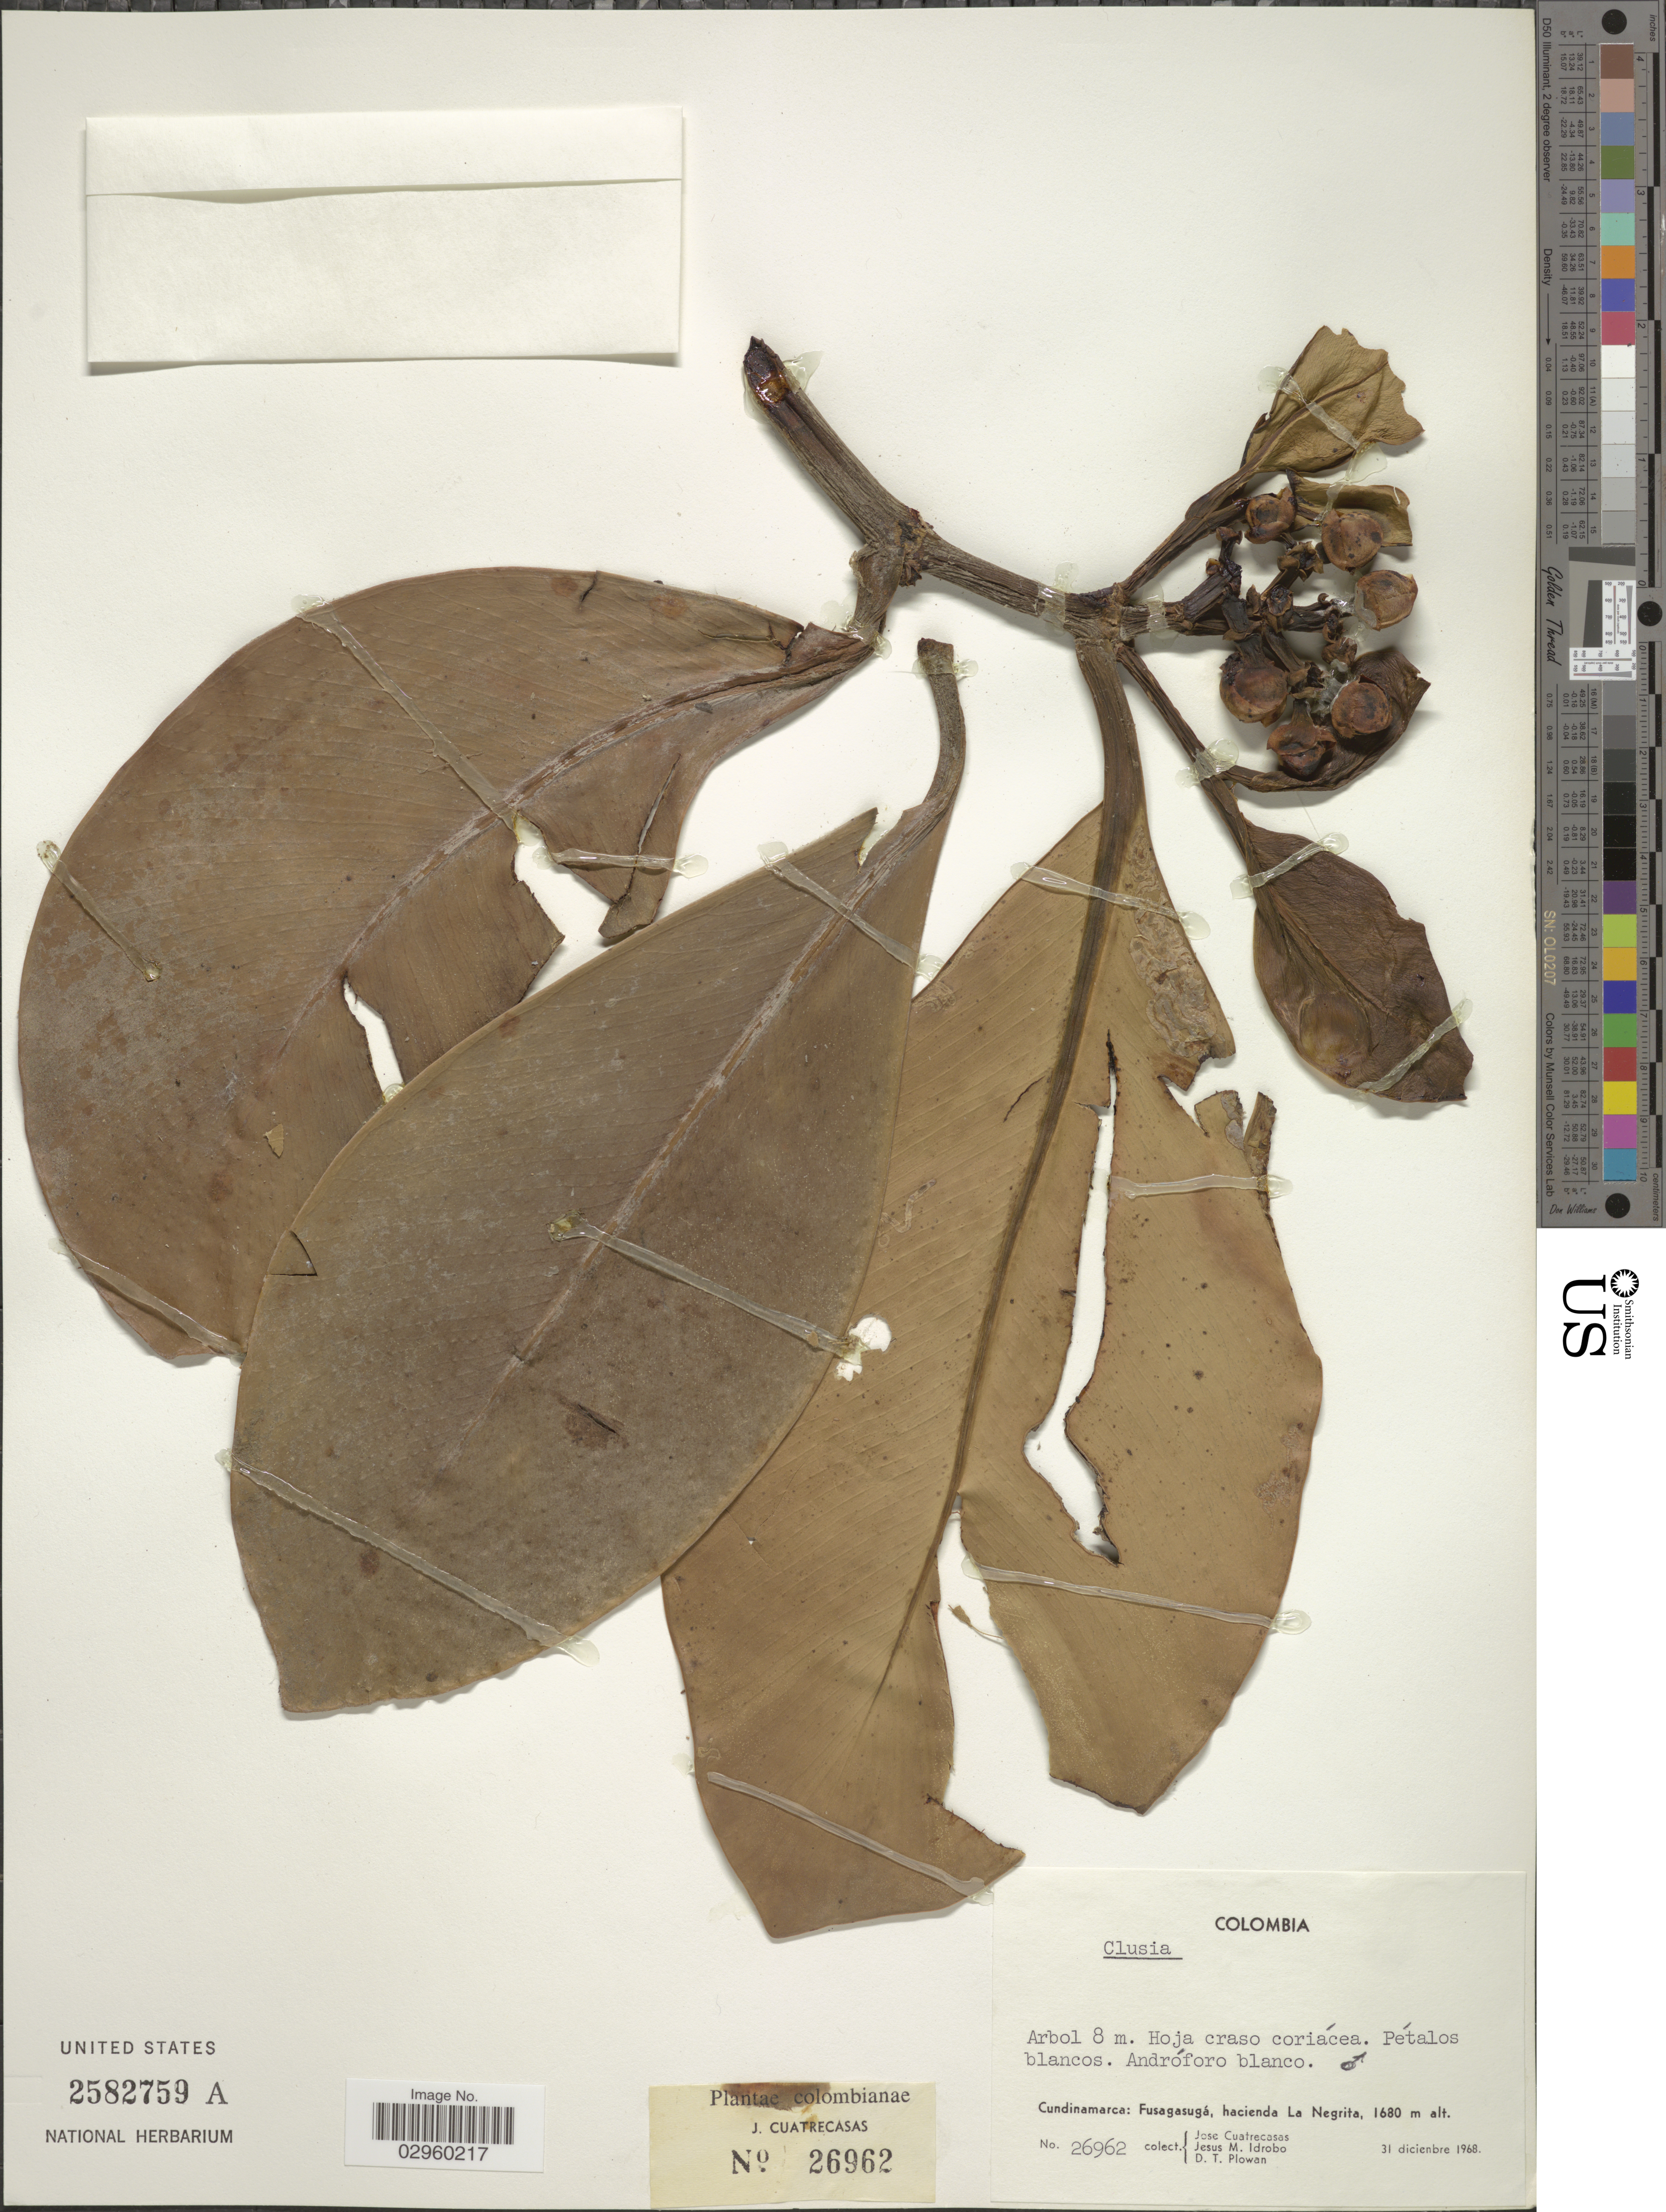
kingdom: Plantae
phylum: Tracheophyta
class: Magnoliopsida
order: Malpighiales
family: Clusiaceae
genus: Clusia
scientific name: Clusia sp.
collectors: J. Cuatrecasas, J. M. Idrobo & D. Plowan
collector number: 26962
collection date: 1968-12-31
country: Colombia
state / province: Cundinamarca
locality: Fusagasugá, hacienda La Negrita.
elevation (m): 1680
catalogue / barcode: US 2582759A